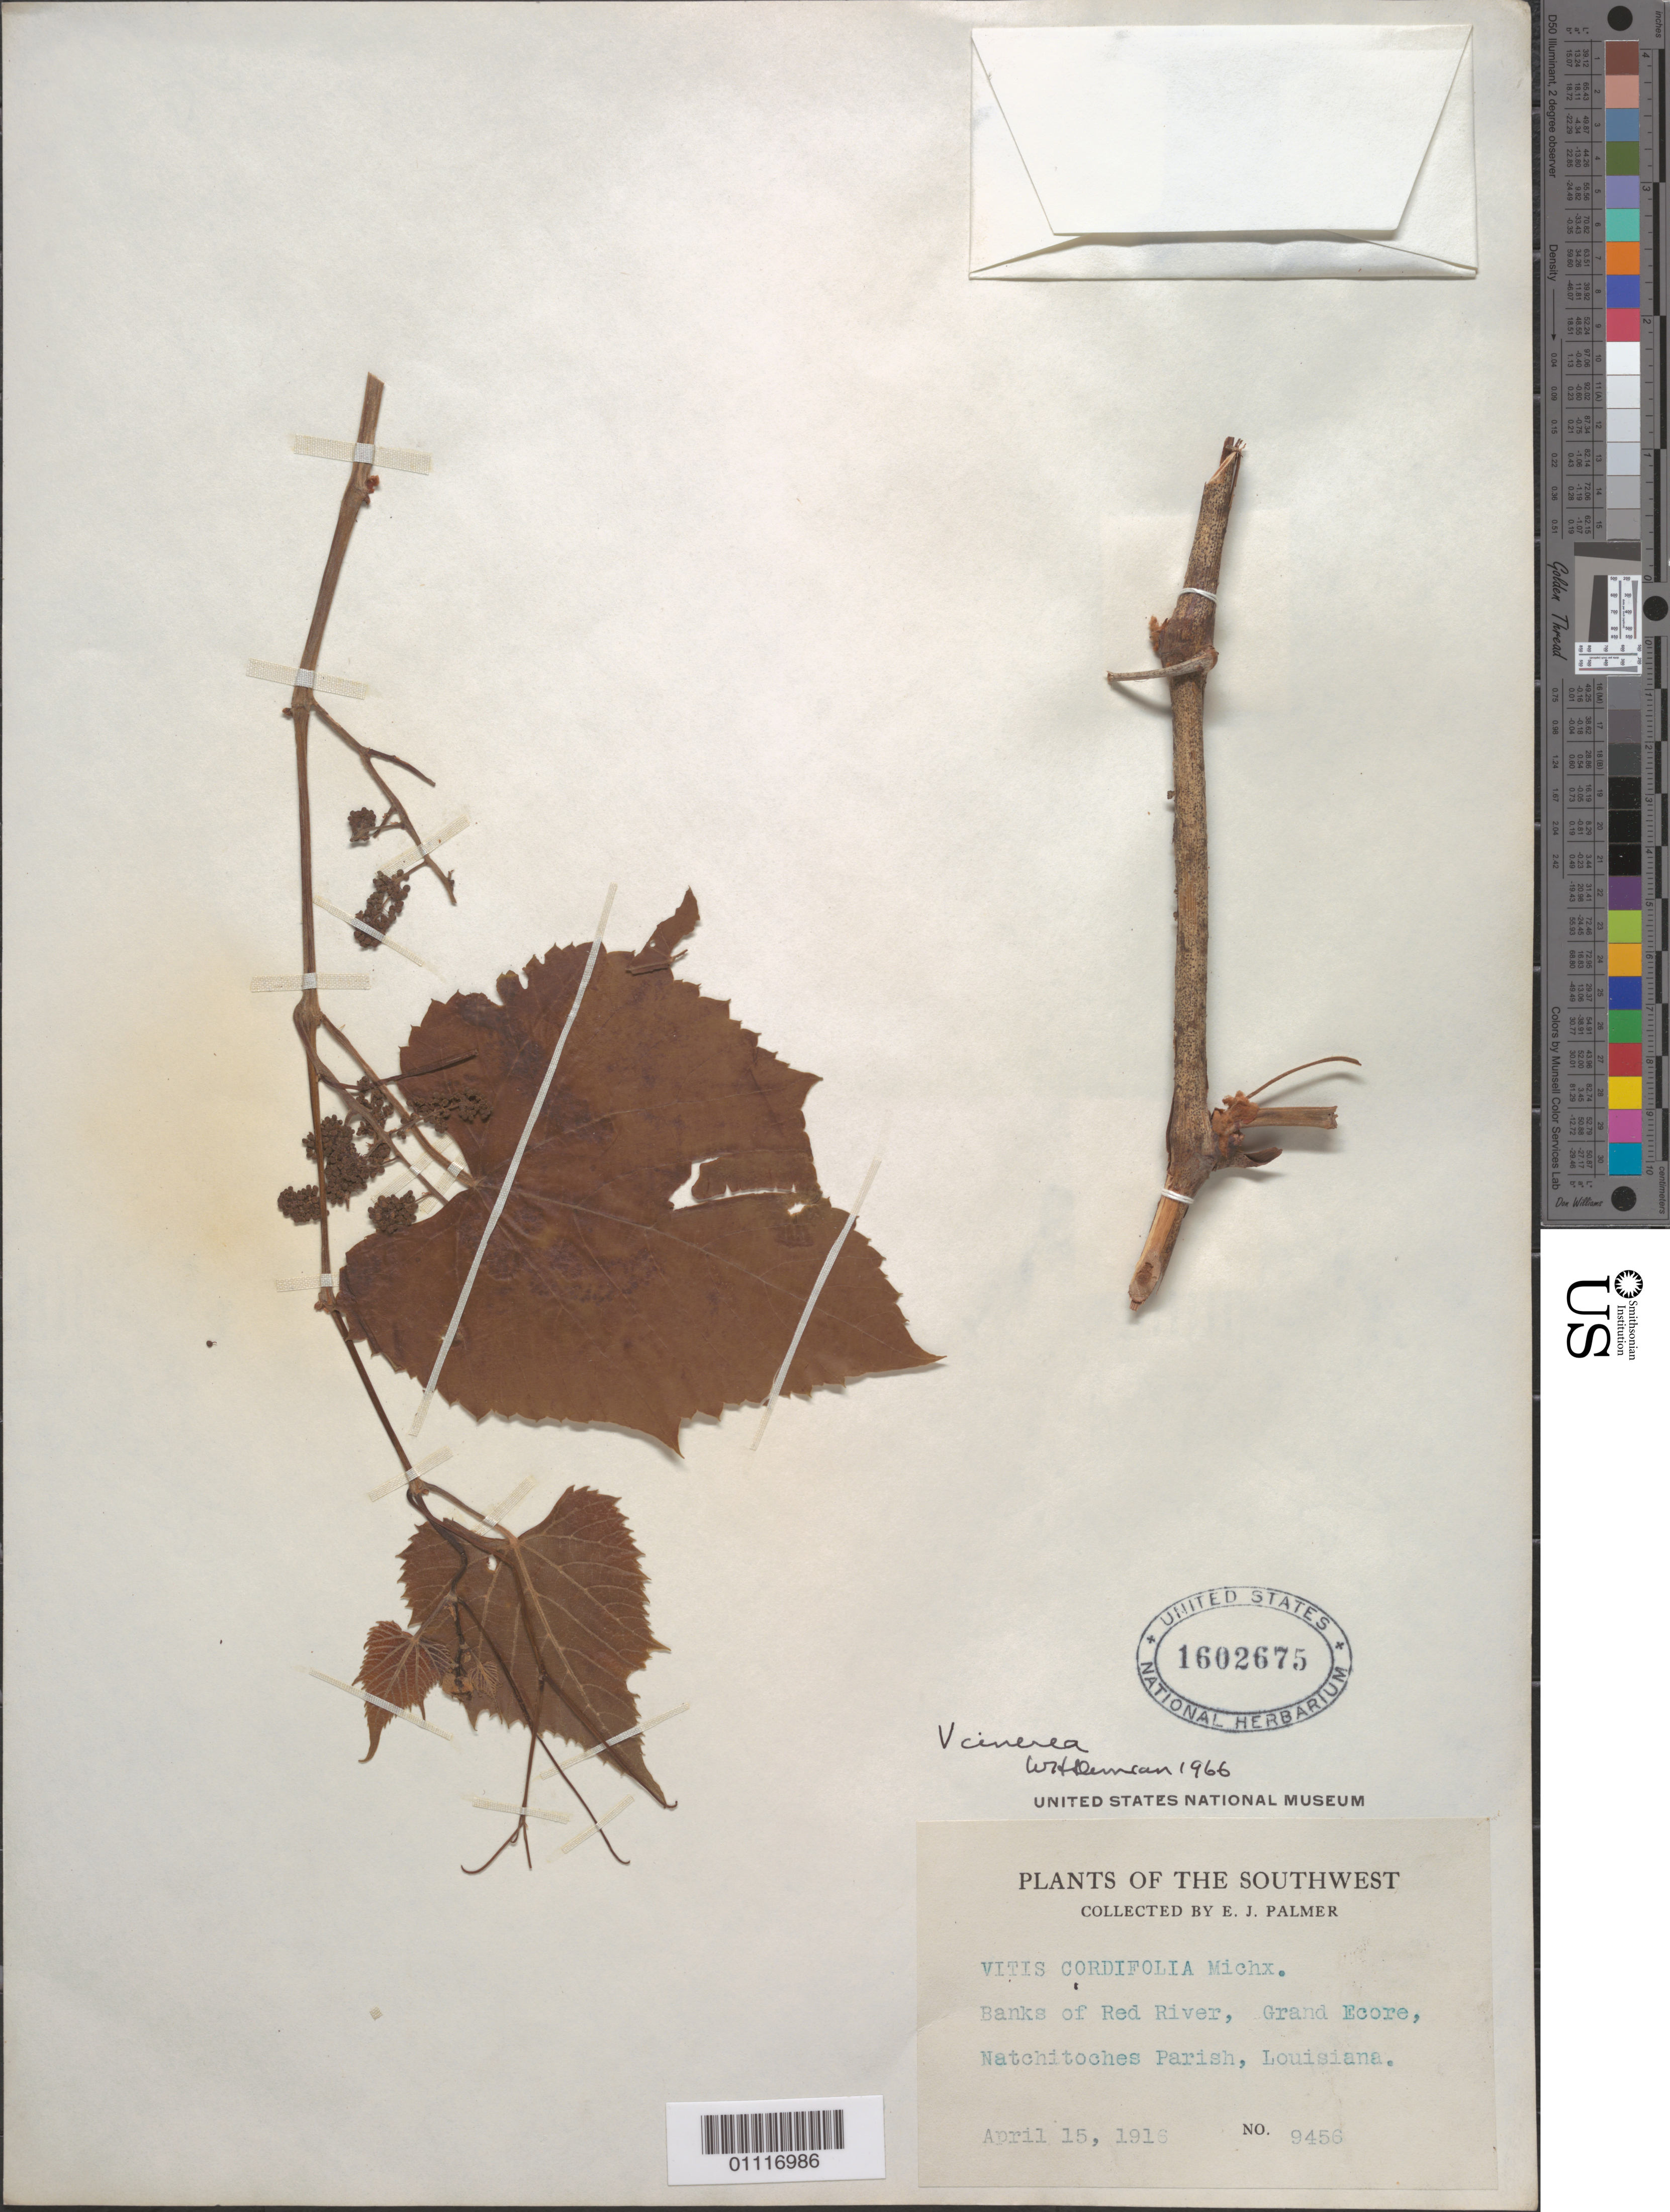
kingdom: Plantae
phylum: Tracheophyta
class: Magnoliopsida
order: Vitales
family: Vitaceae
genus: Vitis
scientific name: Vitis cinerea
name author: (Engelm.) Millardet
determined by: Duncan, W. H.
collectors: E. J. Palmer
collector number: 9456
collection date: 1916-04-15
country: United States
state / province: Louisiana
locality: Banks of Red River, Grand Ecore, Natchitoches Parish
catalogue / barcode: US 1602675